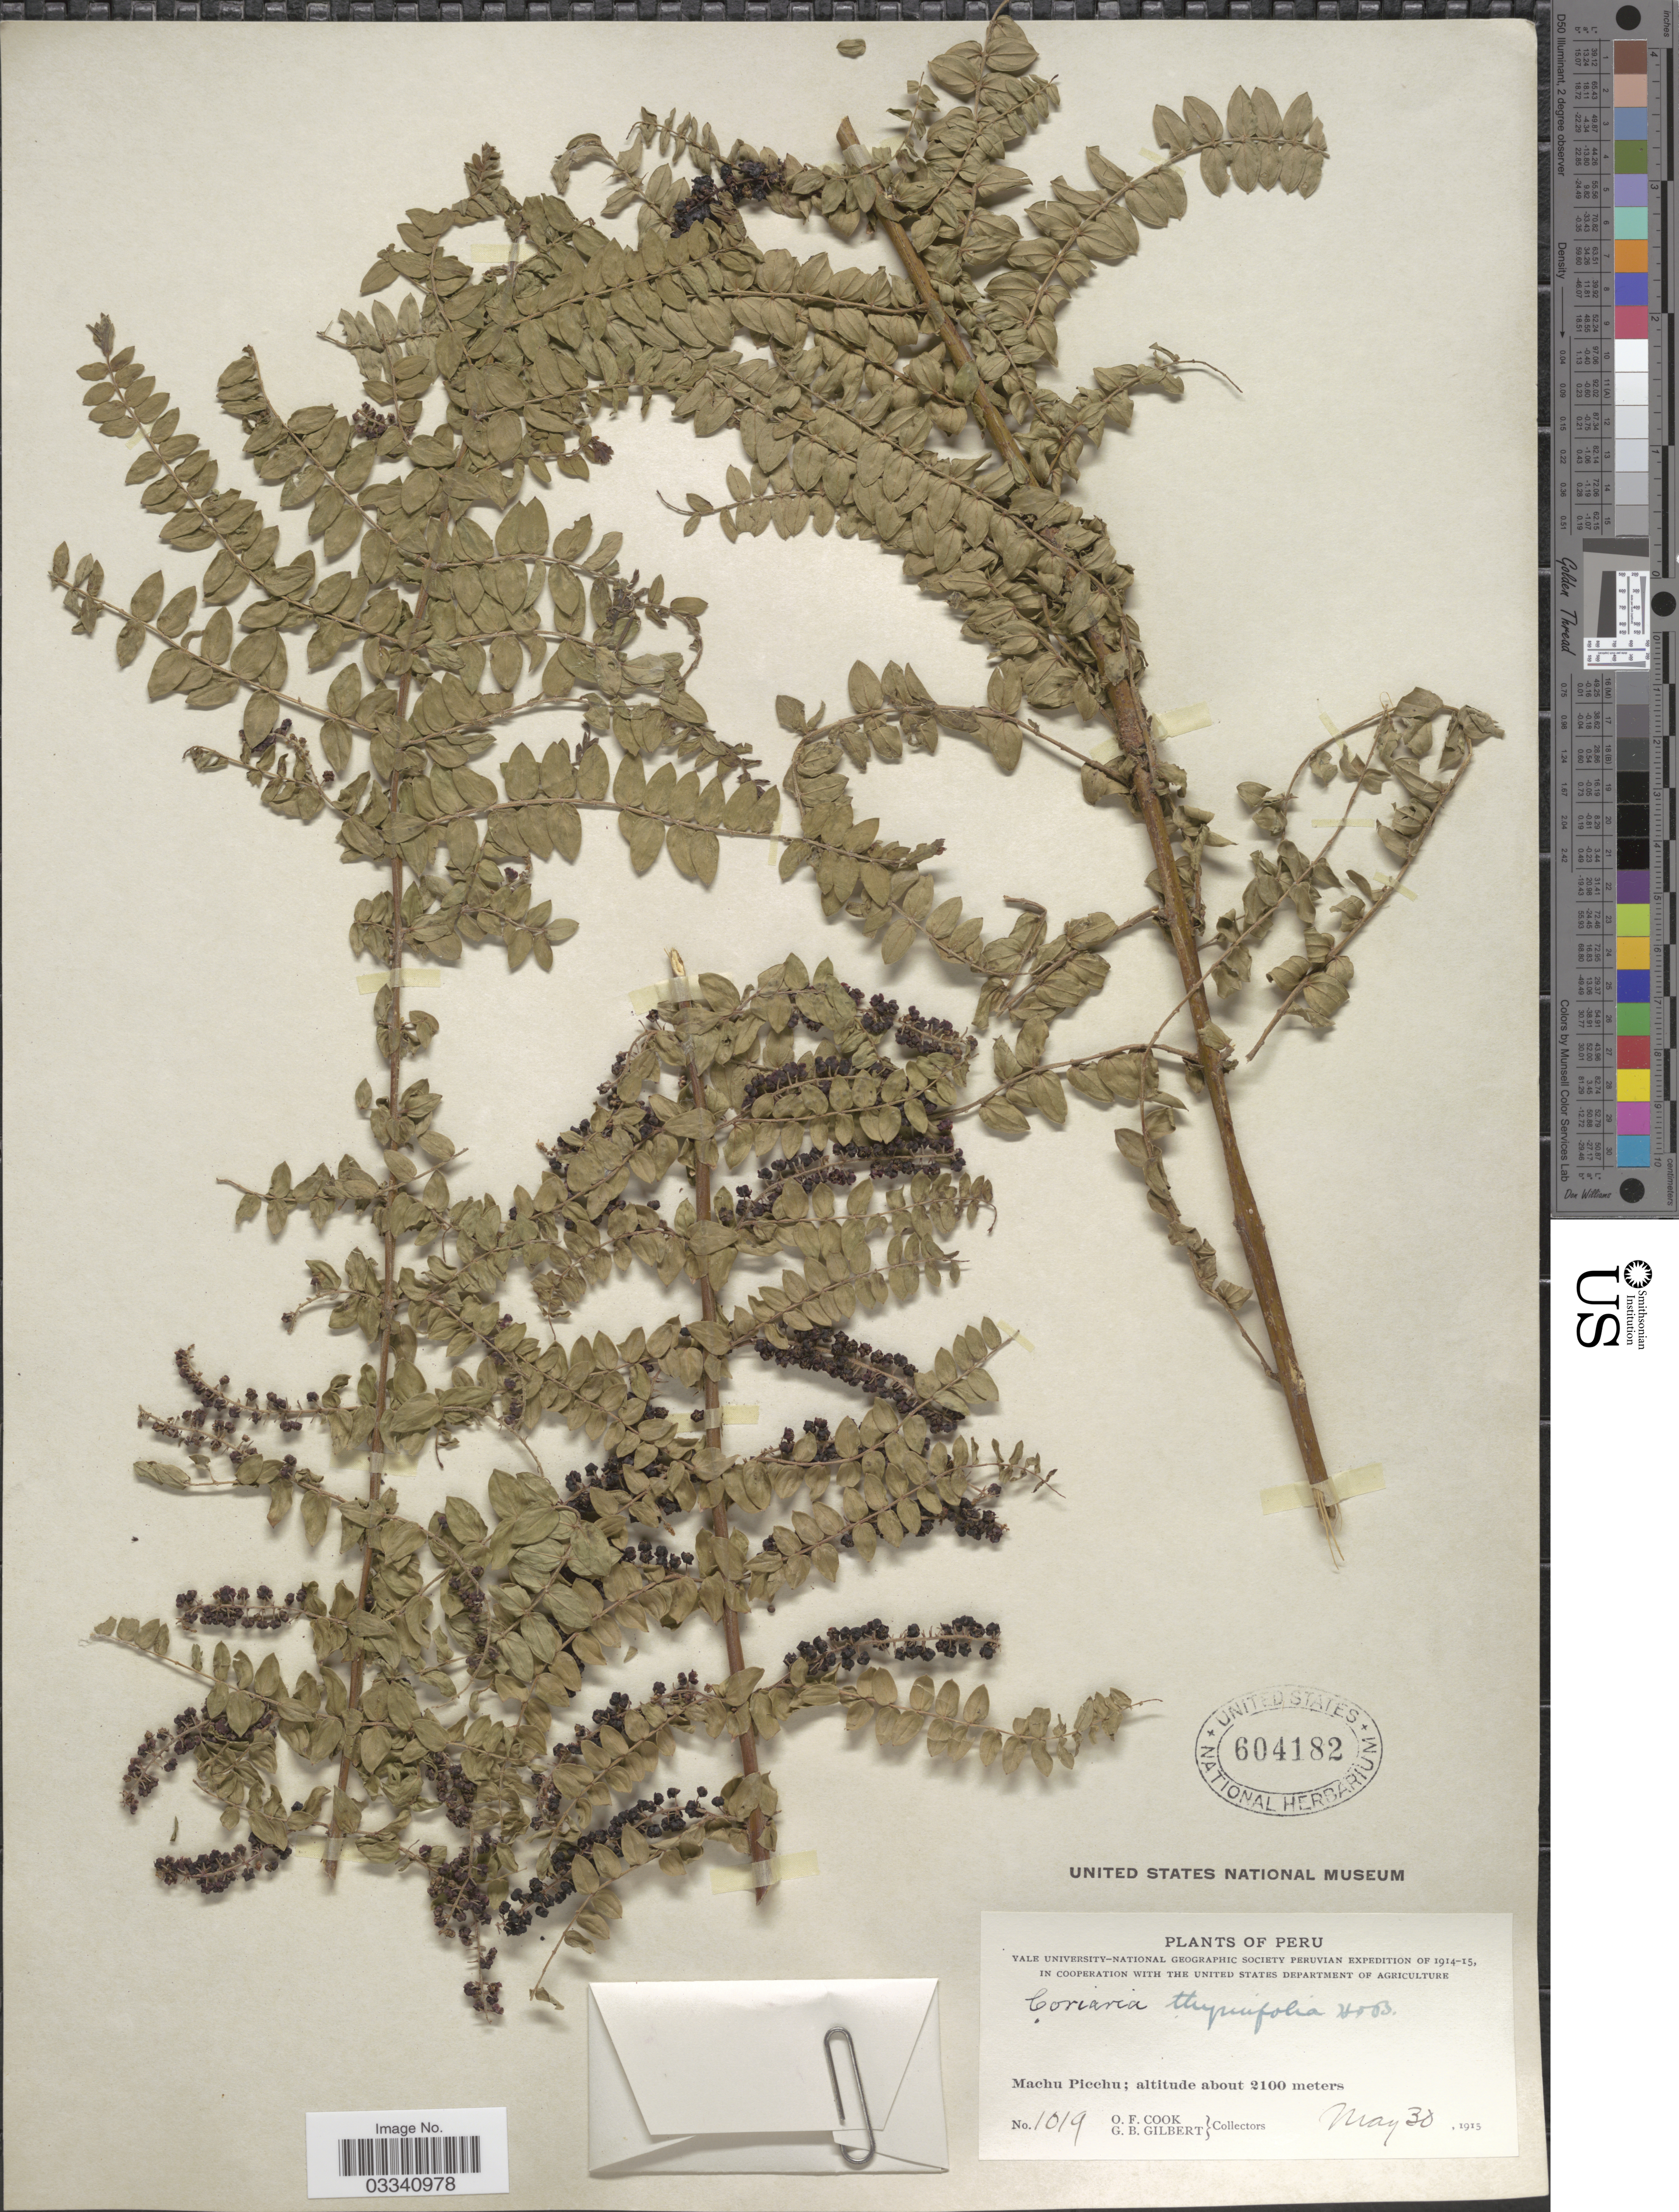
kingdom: Plantae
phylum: Tracheophyta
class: Magnoliopsida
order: Cucurbitales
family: Coriariaceae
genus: Coriaria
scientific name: Coriaria ruscifolia subsp. microphylla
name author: (Poir.) L.E. Skog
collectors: O. F. Cook & G. B. Gilbert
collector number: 1019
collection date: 1915-05-30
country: Peru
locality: Machu Picchu.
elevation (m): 2100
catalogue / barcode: US 604182